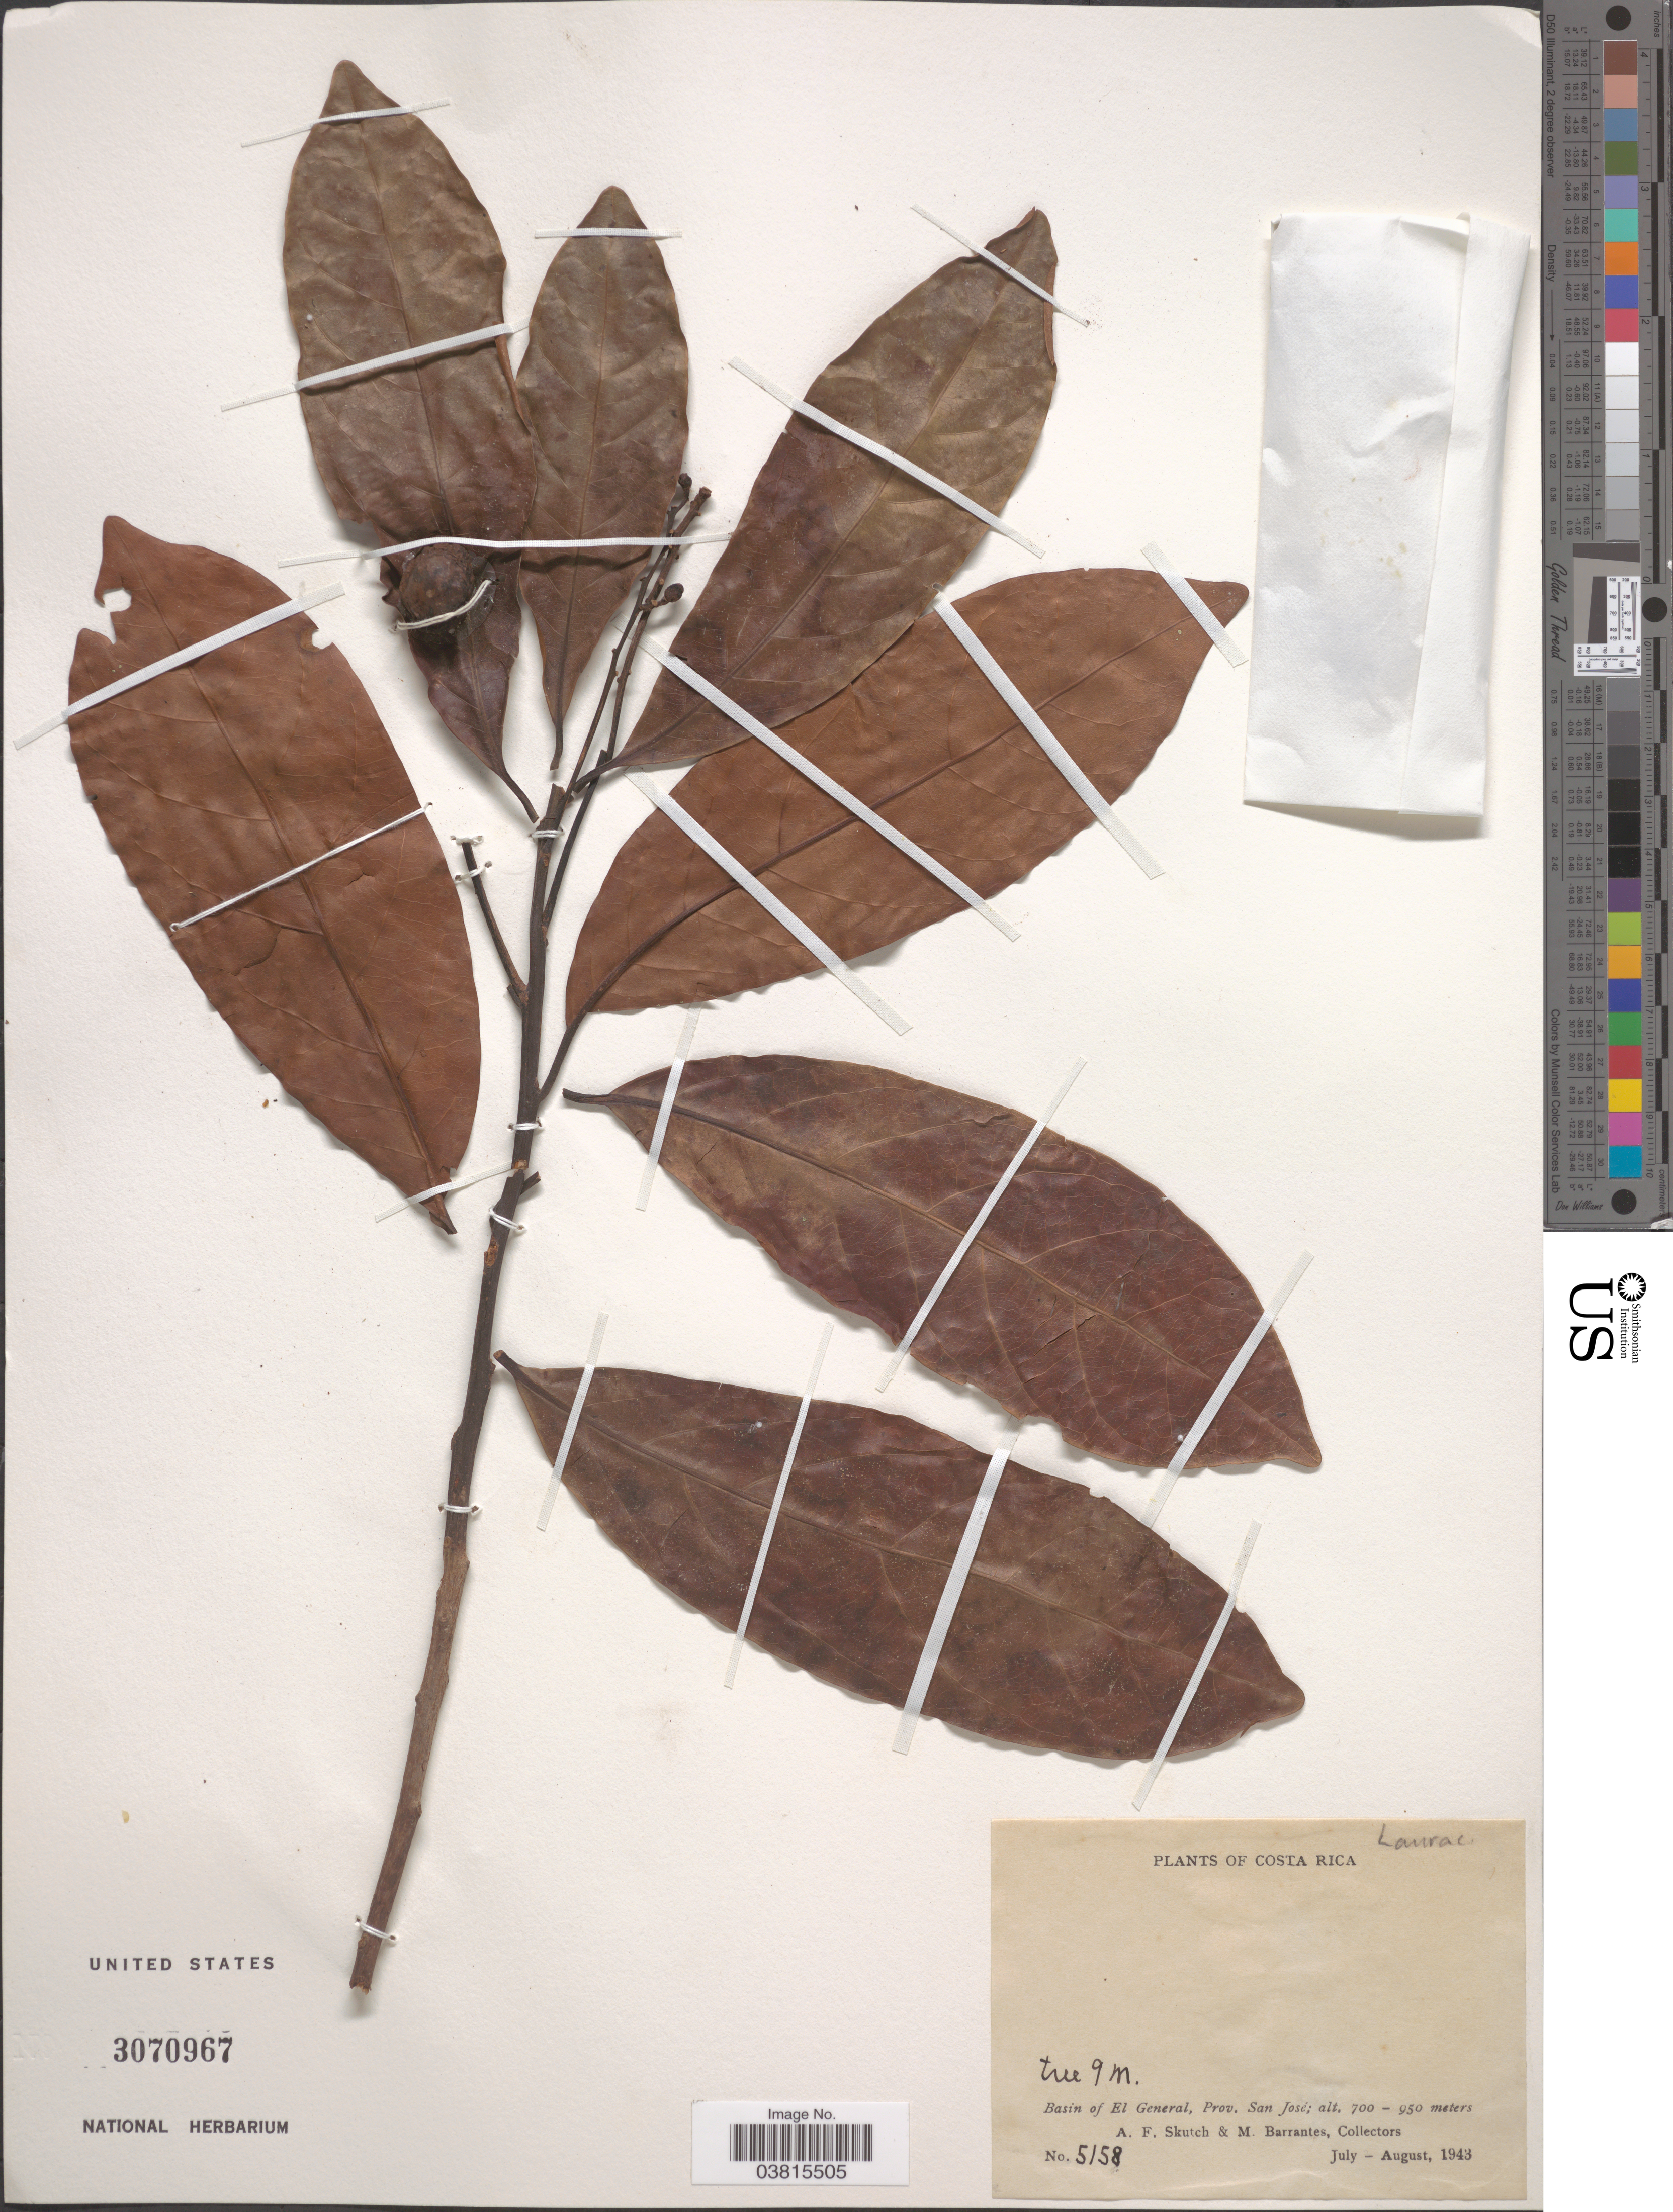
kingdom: Plantae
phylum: Tracheophyta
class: Magnoliopsida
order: Laurales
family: Lauraceae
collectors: A. F. Skutch & M. Barrantes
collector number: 5158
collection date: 1943-07/1943-08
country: Costa Rica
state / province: San José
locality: Basin of El General.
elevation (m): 700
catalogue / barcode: US 3070967